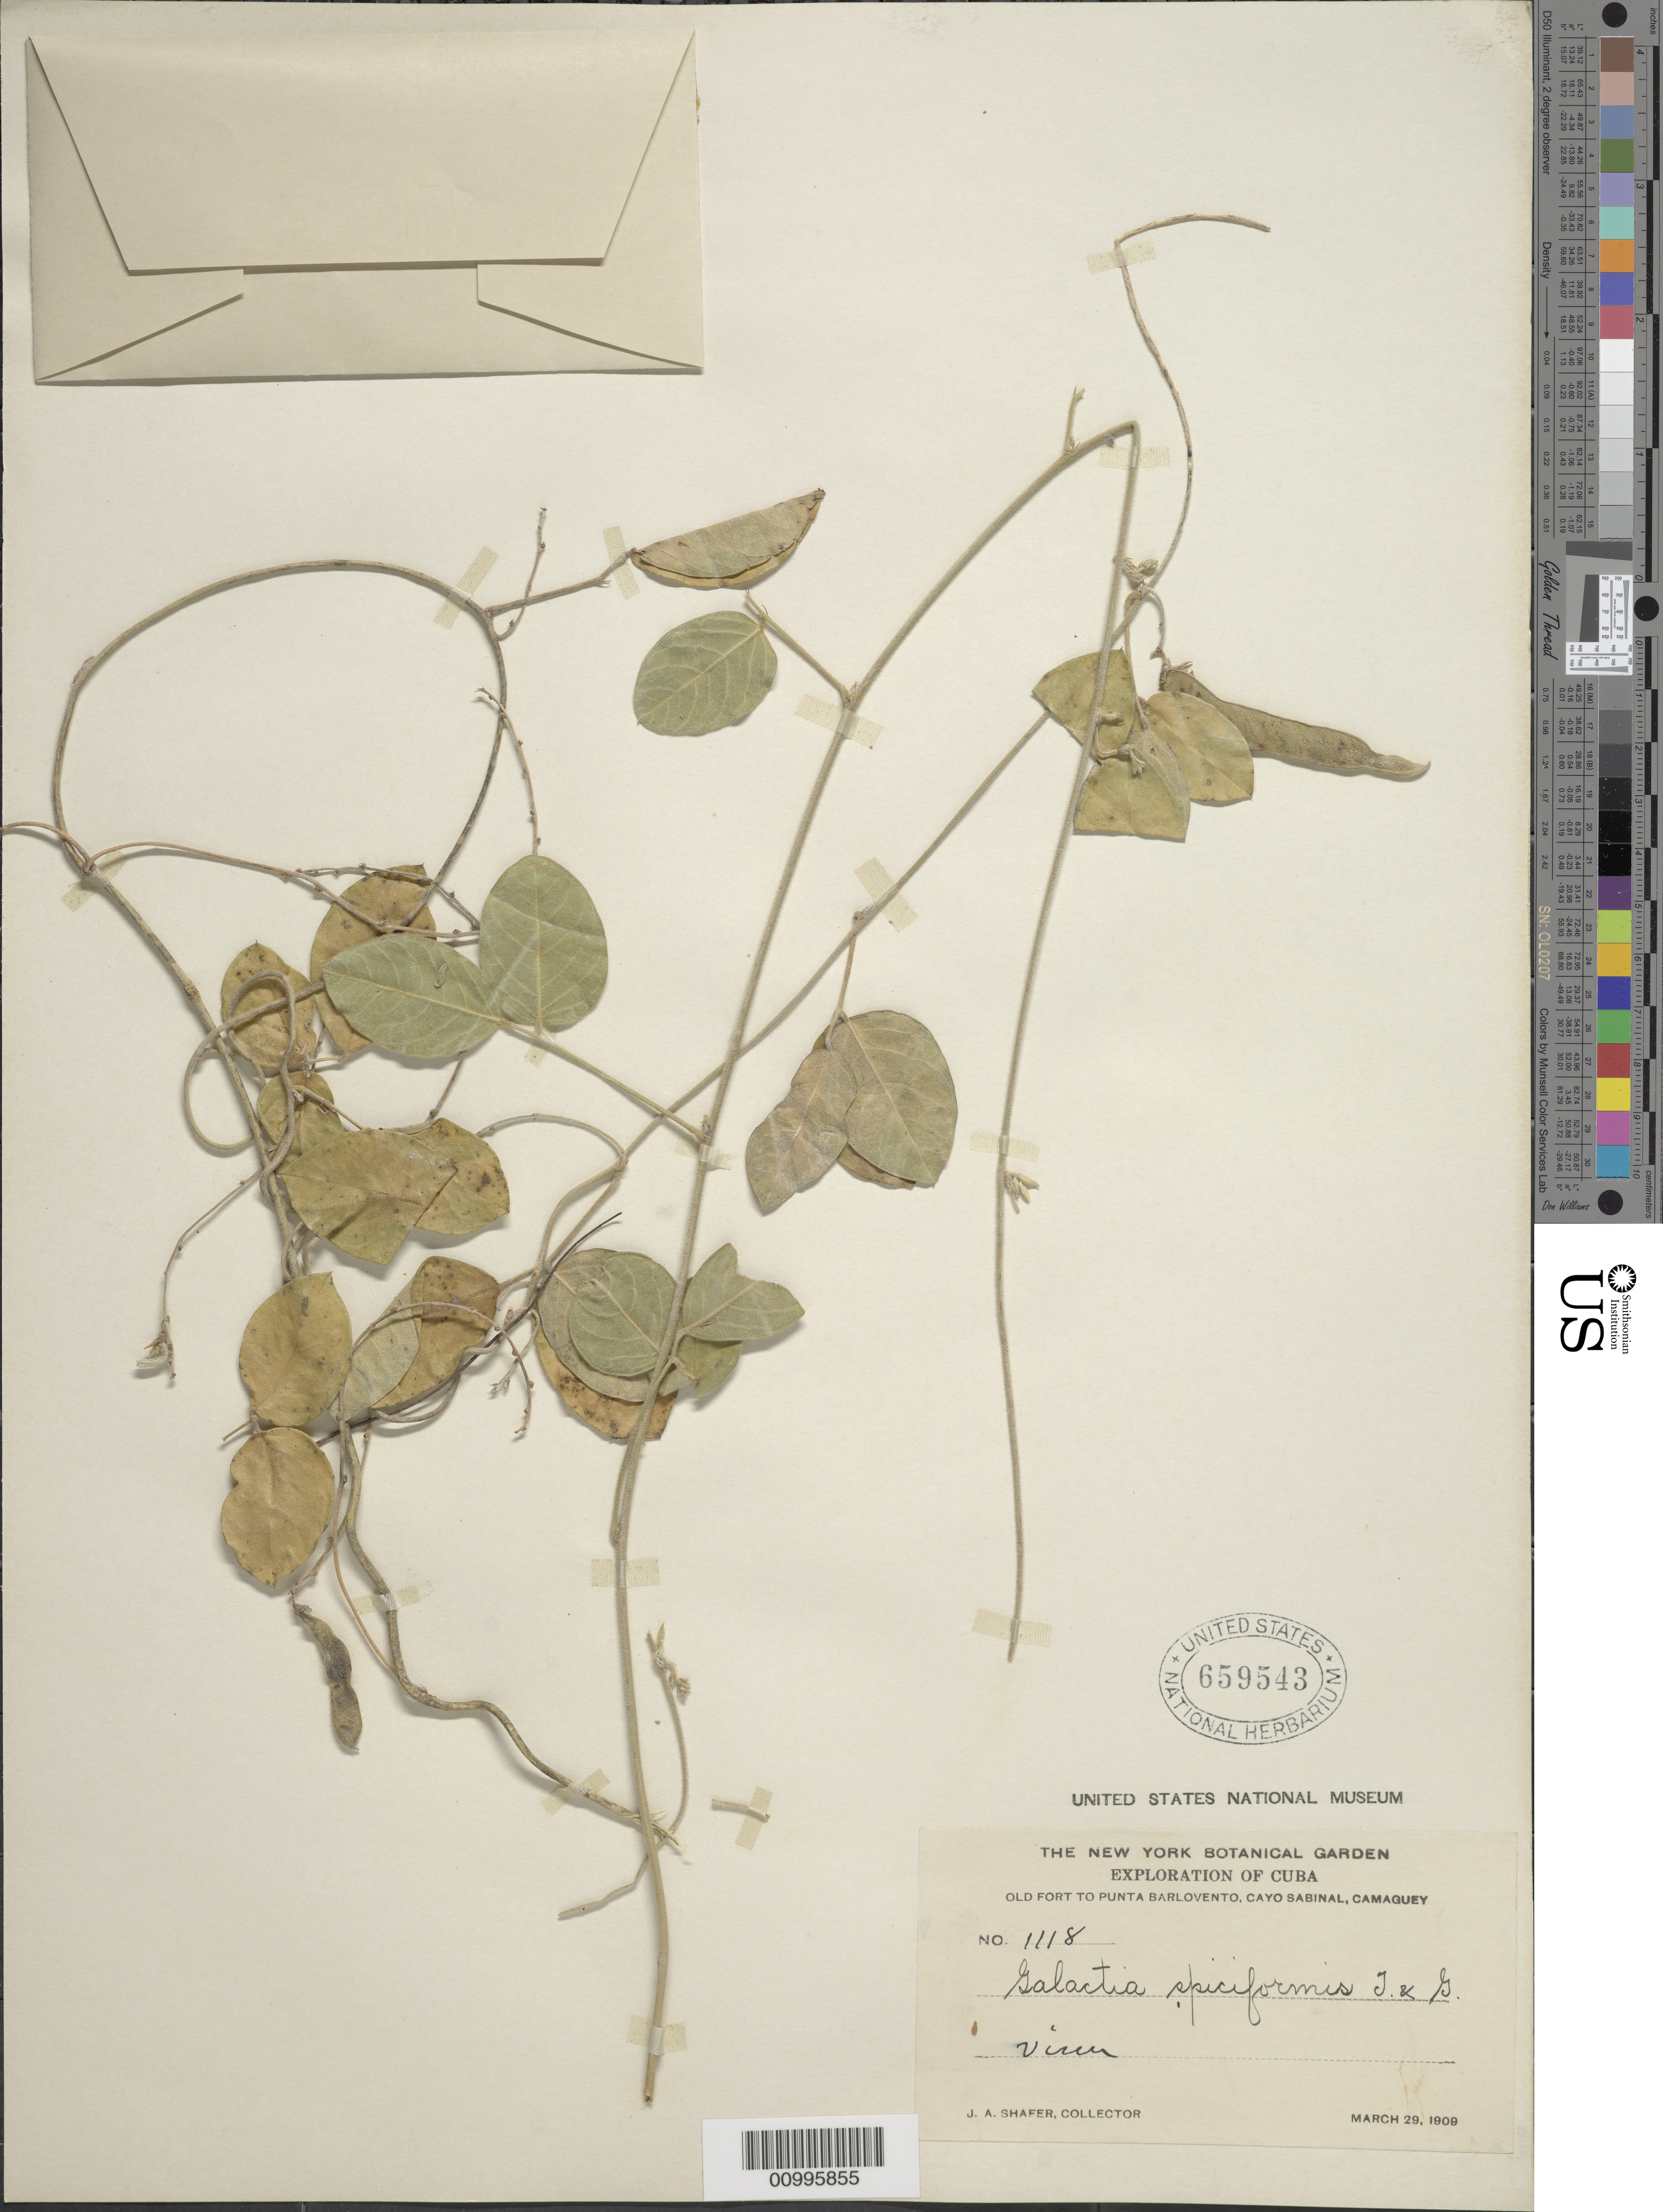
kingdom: Plantae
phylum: Tracheophyta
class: Magnoliopsida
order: Fabales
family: Fabaceae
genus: Galactia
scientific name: Galactia spiciformis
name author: Torr. & A. Gray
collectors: J. A. Shafer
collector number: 1118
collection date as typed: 29 Mar 1909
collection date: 1909-03-29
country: Cuba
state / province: Camagüey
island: Cuba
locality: Old Fort to Punta Barylovento, Cayo Sabinal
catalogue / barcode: US 659543